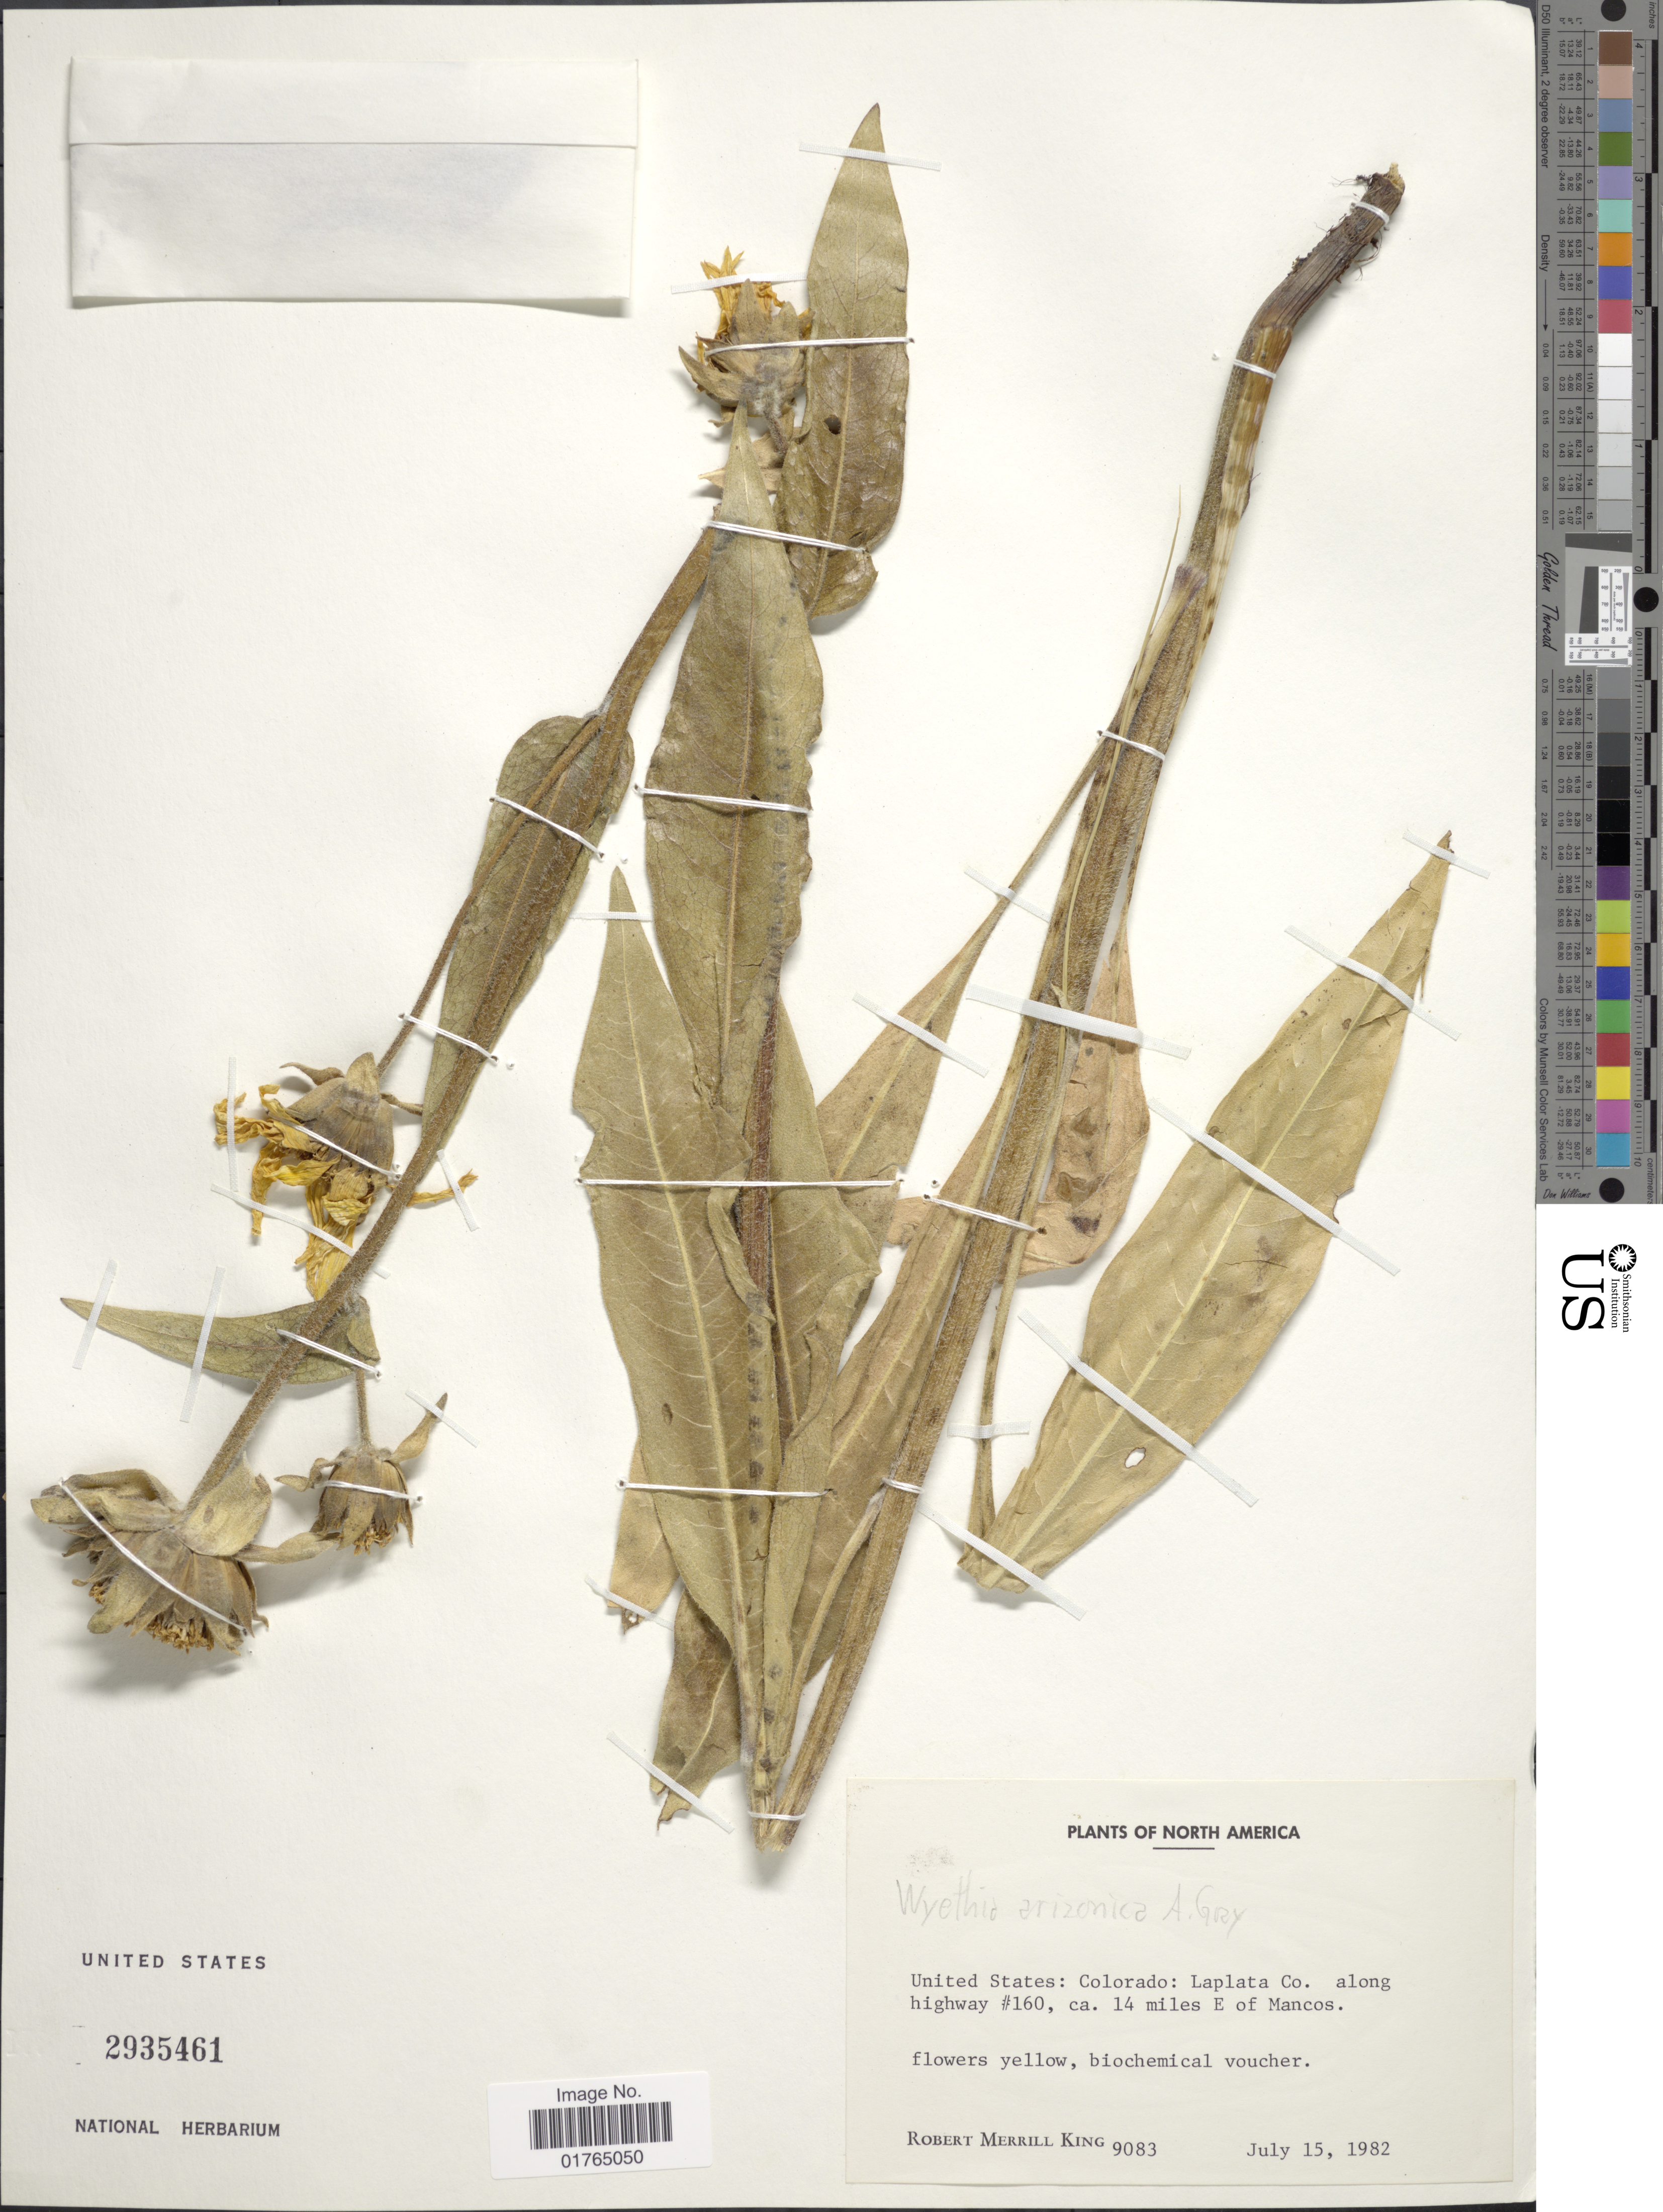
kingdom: Plantae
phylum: Tracheophyta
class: Magnoliopsida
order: Asterales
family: Asteraceae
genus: Wyethia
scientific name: Wyethia arizonica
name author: A. Gray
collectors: R. M. King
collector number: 9083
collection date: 1982-07-15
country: United States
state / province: Colorado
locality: North America, United States, Laplata Co., along highway #160, ca 14 miles E of Mancos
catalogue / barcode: US 2935461